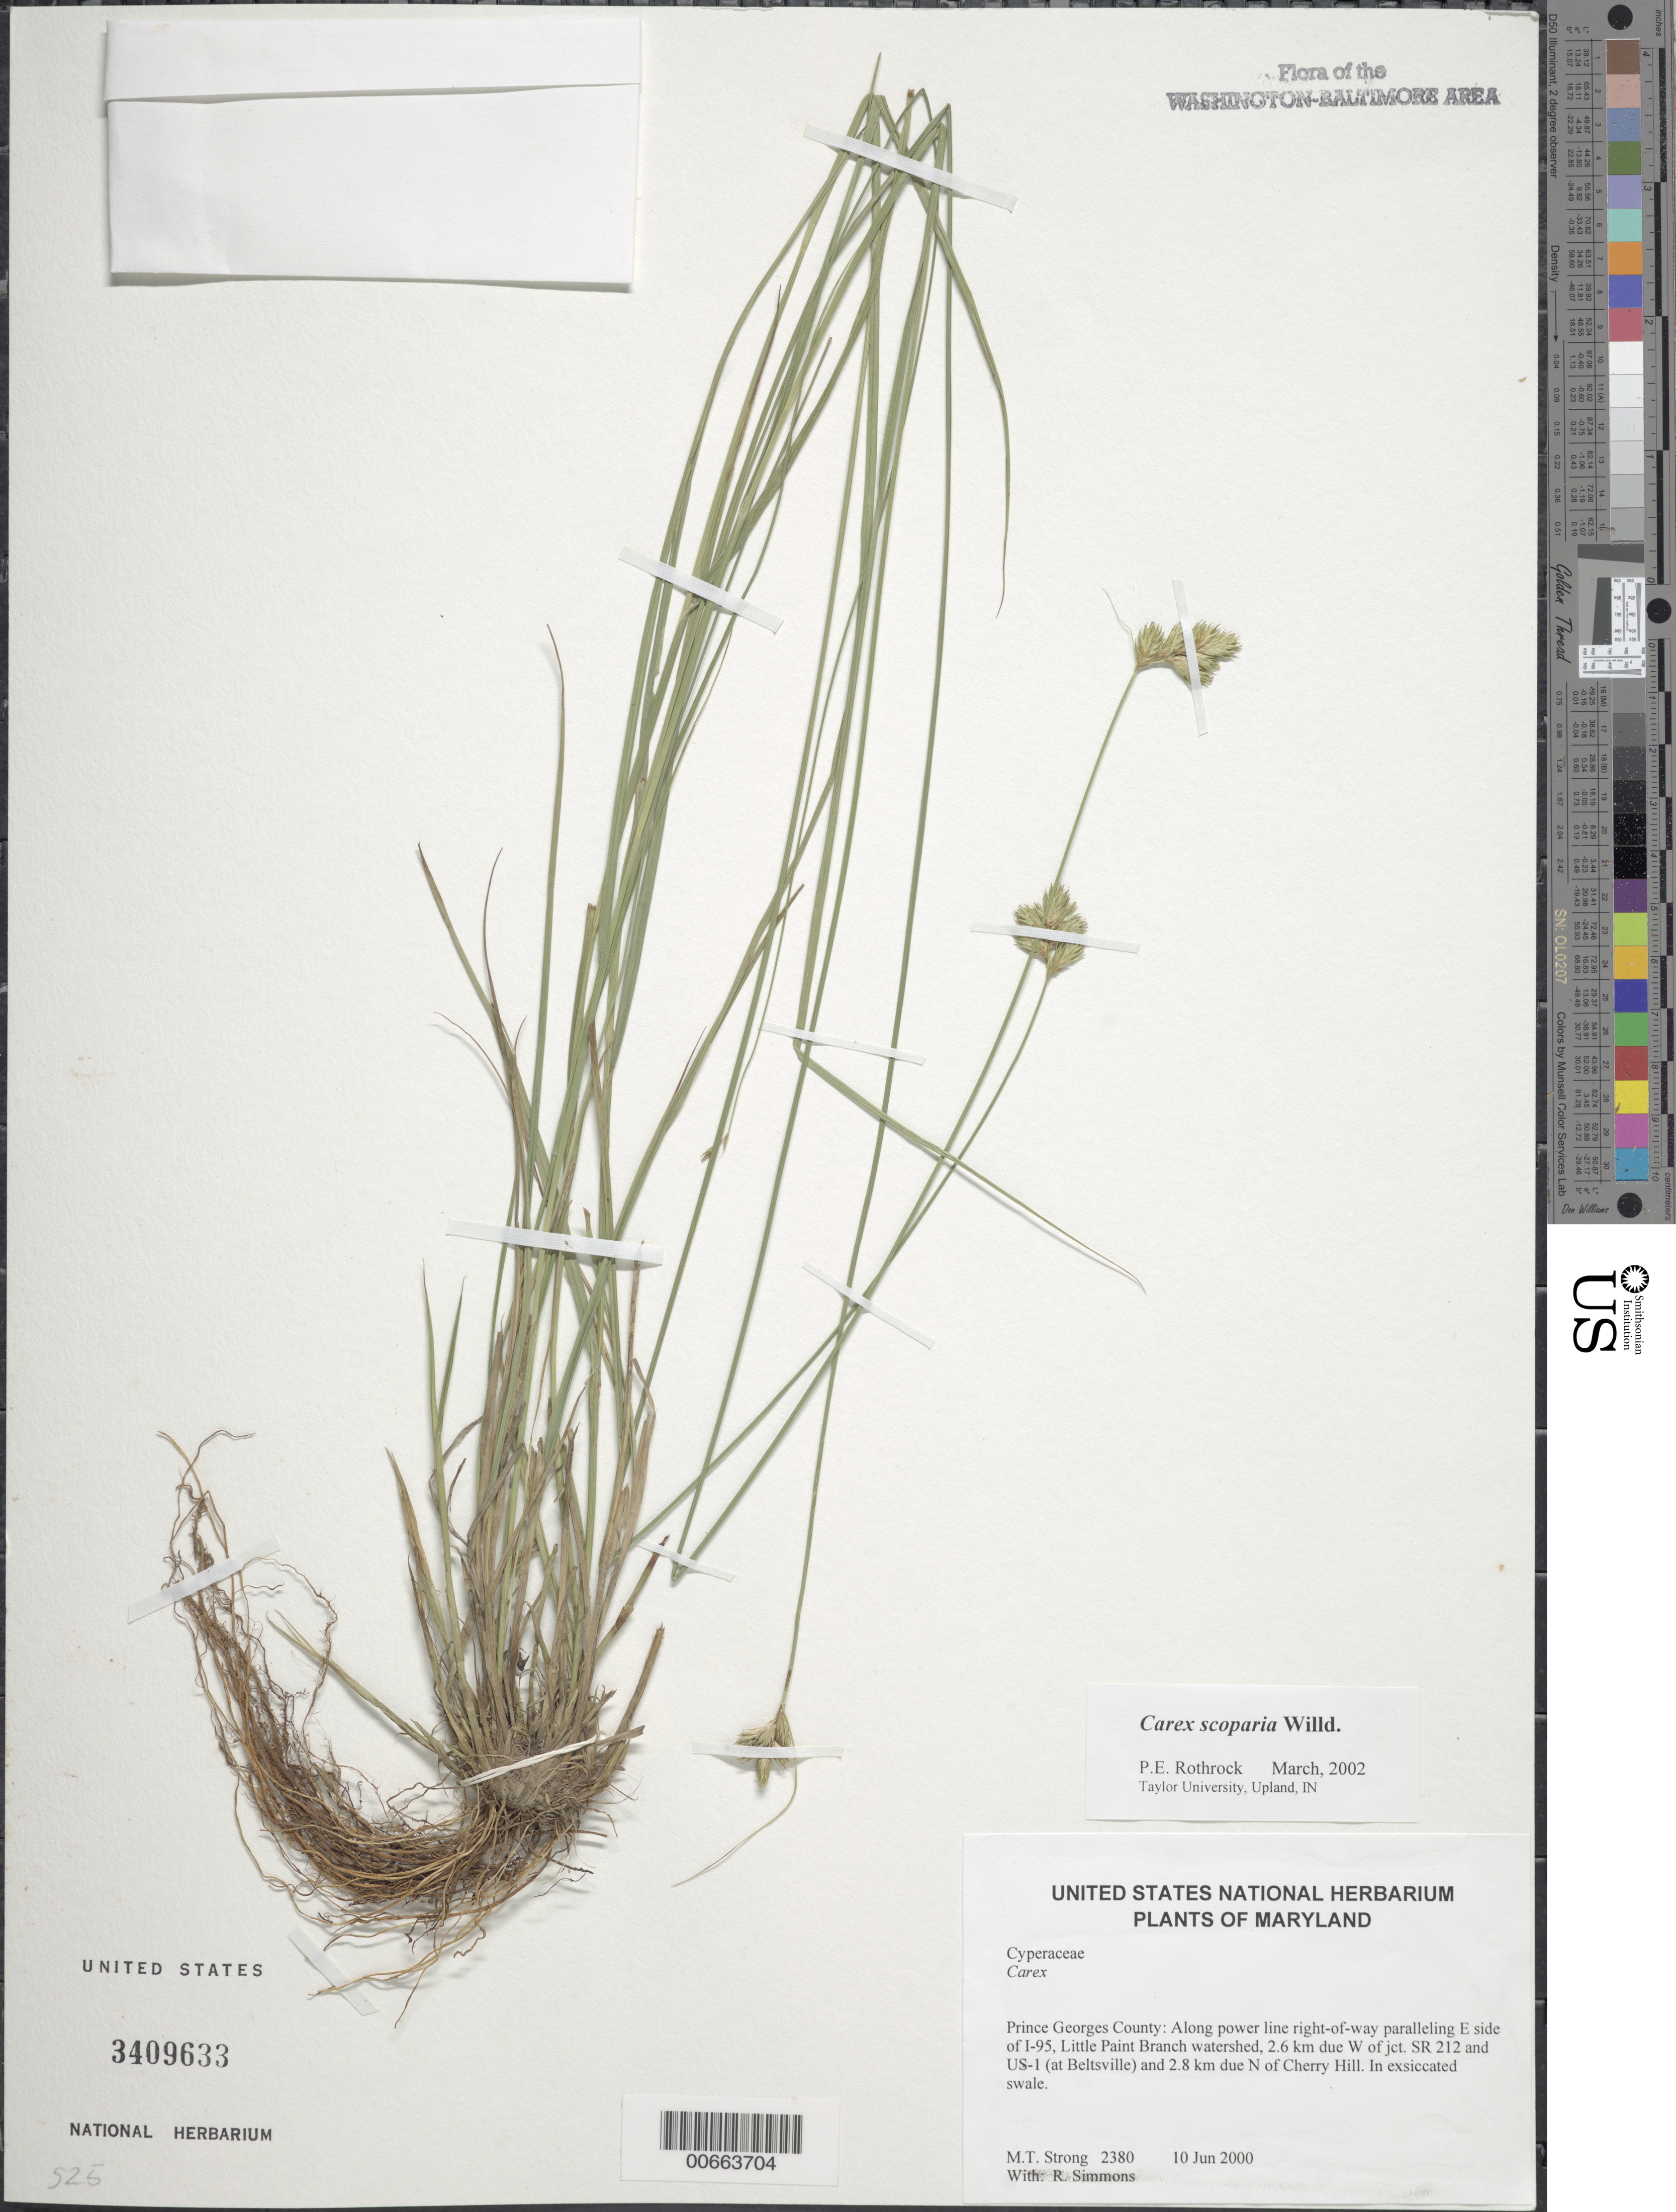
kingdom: Plantae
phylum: Tracheophyta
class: Liliopsida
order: Poales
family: Cyperaceae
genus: Carex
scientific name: Carex scoparia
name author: Schkuhr ex Willd.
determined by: Strong, M. T., (US), Smithsonian Institution - National Museum of Natural History (UNITED STATES)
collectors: M. T. Strong & R. Simmons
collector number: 2380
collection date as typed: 10 Jun 2000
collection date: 2000-06-10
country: United States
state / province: Maryland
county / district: Prince George's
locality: Along power line right-of-way paralleling E side of I-95, Little Paint Branch watershed, 2.6 km due W of jct. SR 212 and US-1 (at Beltsville) and 2.8 km due N of Cherry Hill.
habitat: In exsiccated swale.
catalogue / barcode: US 3409633